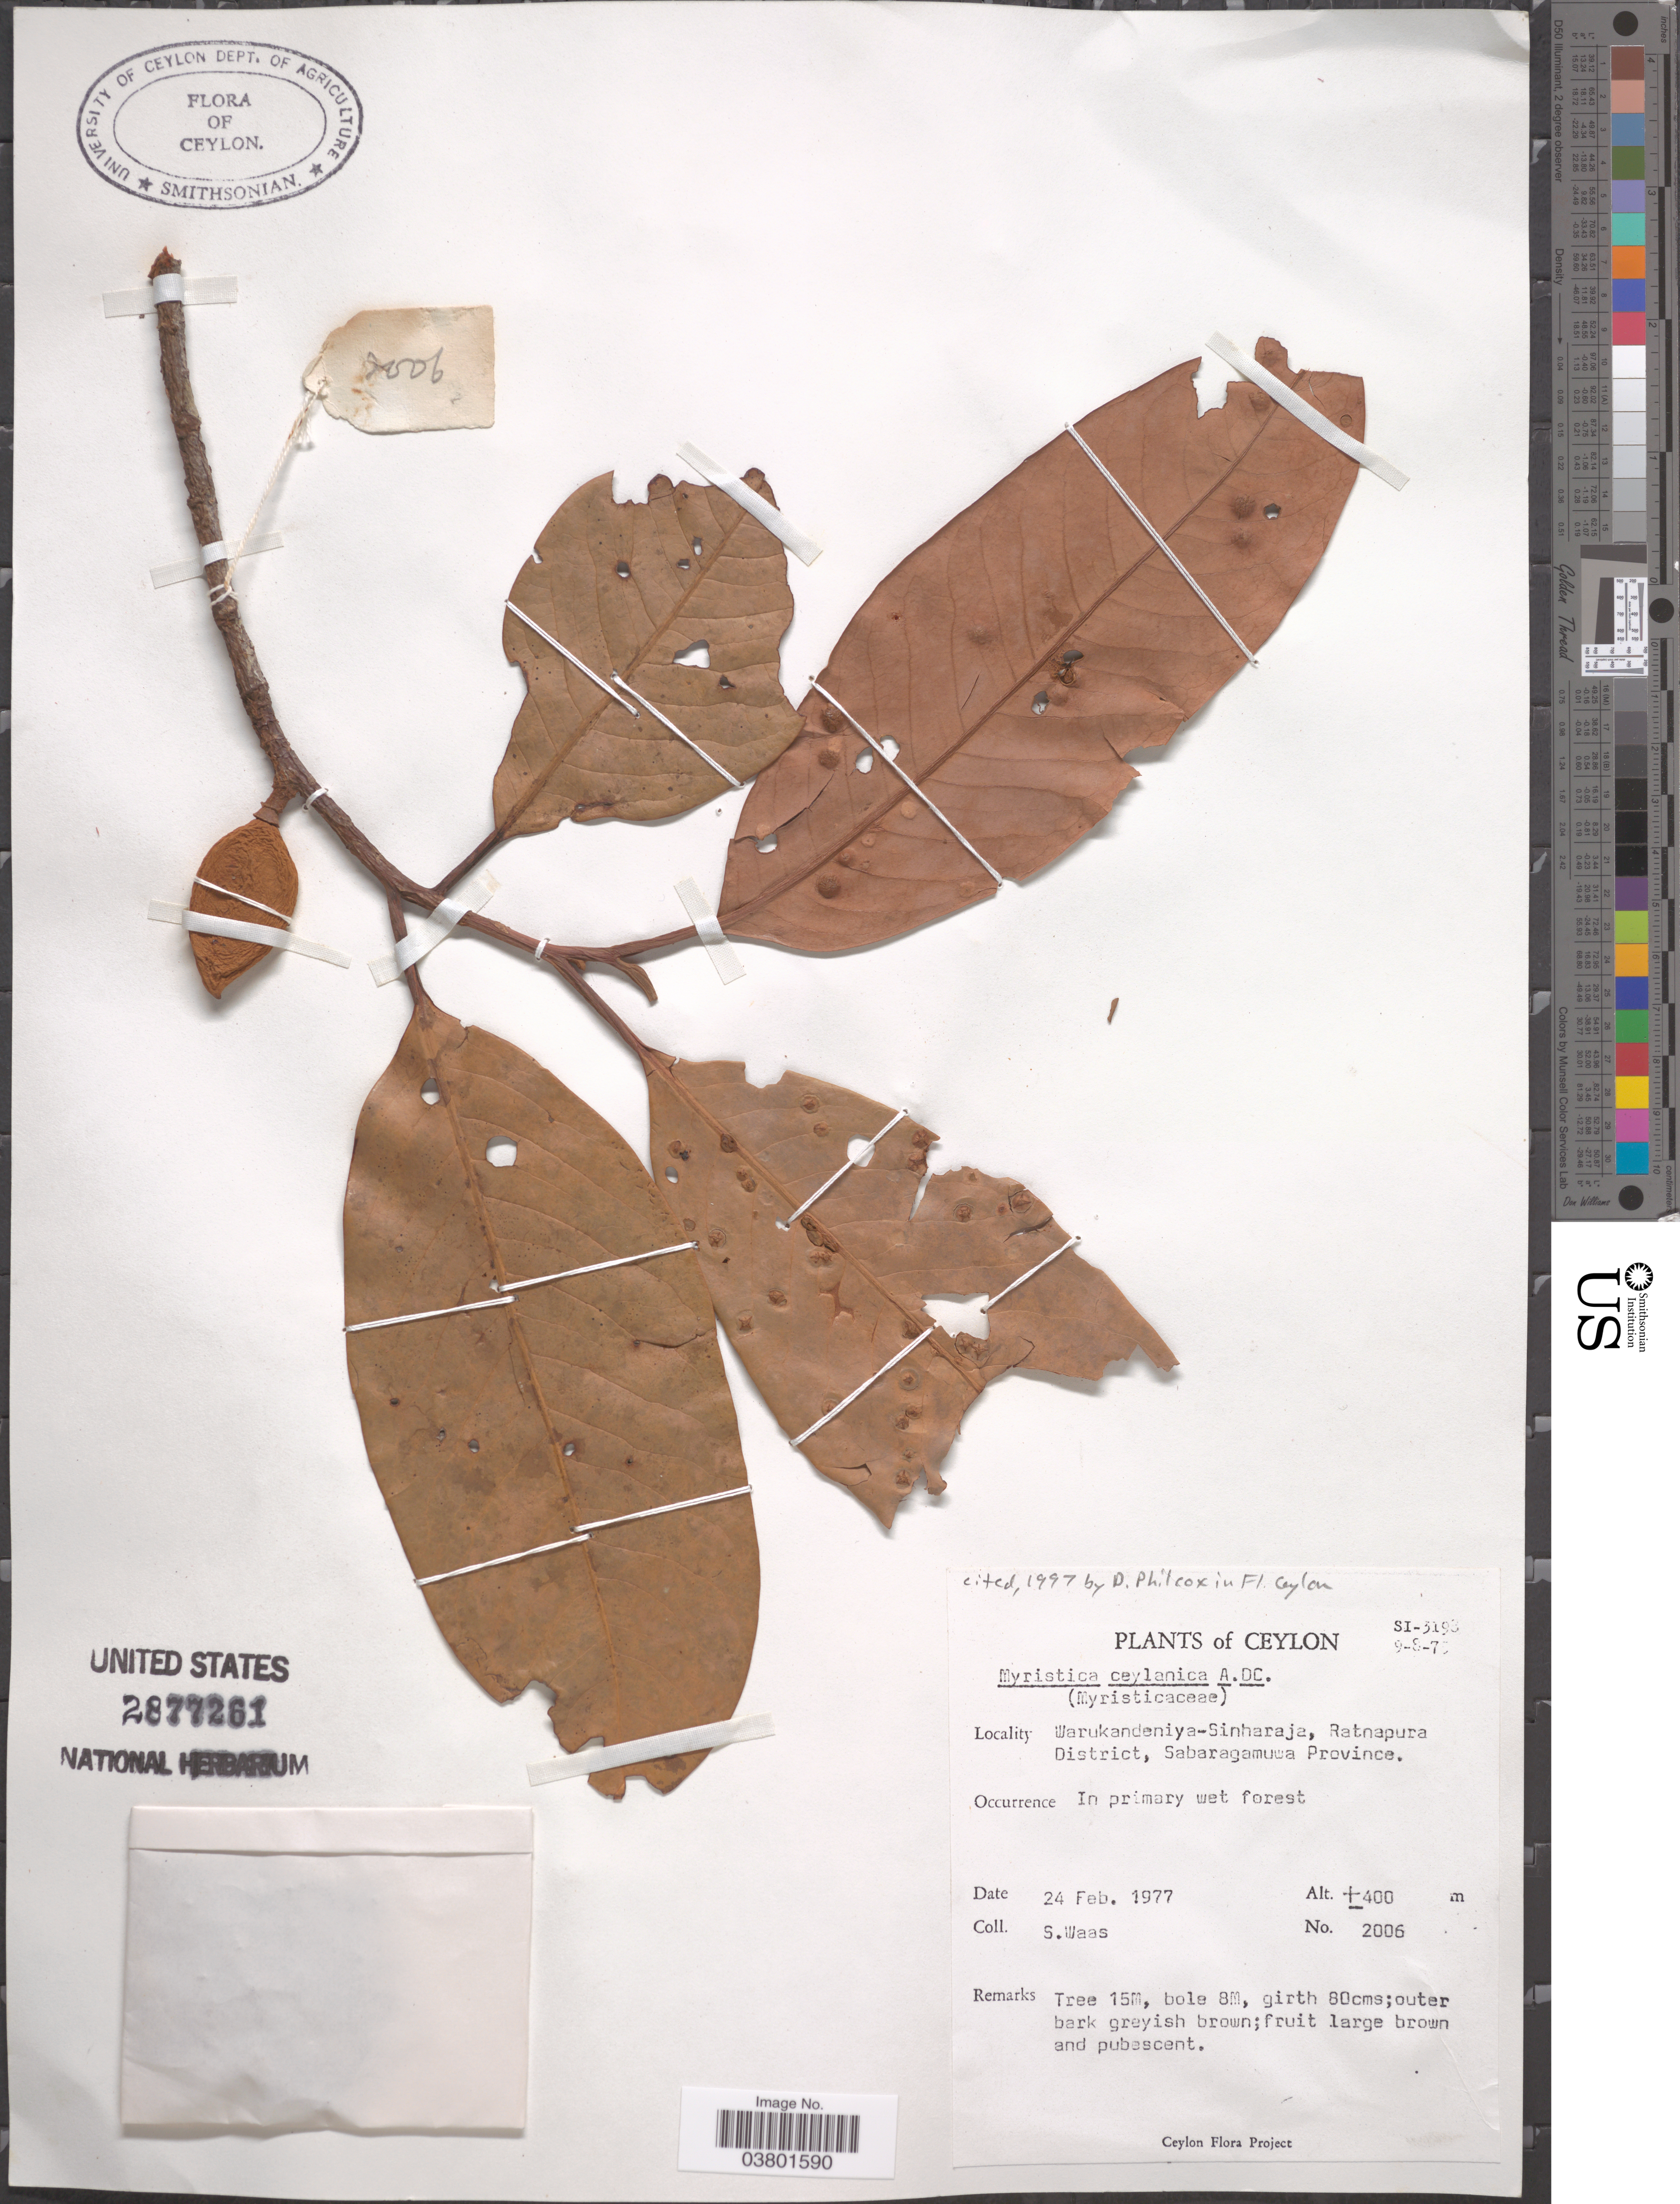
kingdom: Plantae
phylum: Tracheophyta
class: Magnoliopsida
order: Magnoliales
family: Myristicaceae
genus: Myristica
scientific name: Myristica ceylanica var. ceylanica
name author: A. DC.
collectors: S. Waas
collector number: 2006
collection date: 1977-02-24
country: Sri Lanka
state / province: Sabaragamuwa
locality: Ceylon. Warukandeniya-Sinharaja, Ratnapura District.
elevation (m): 400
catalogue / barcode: US 2877261